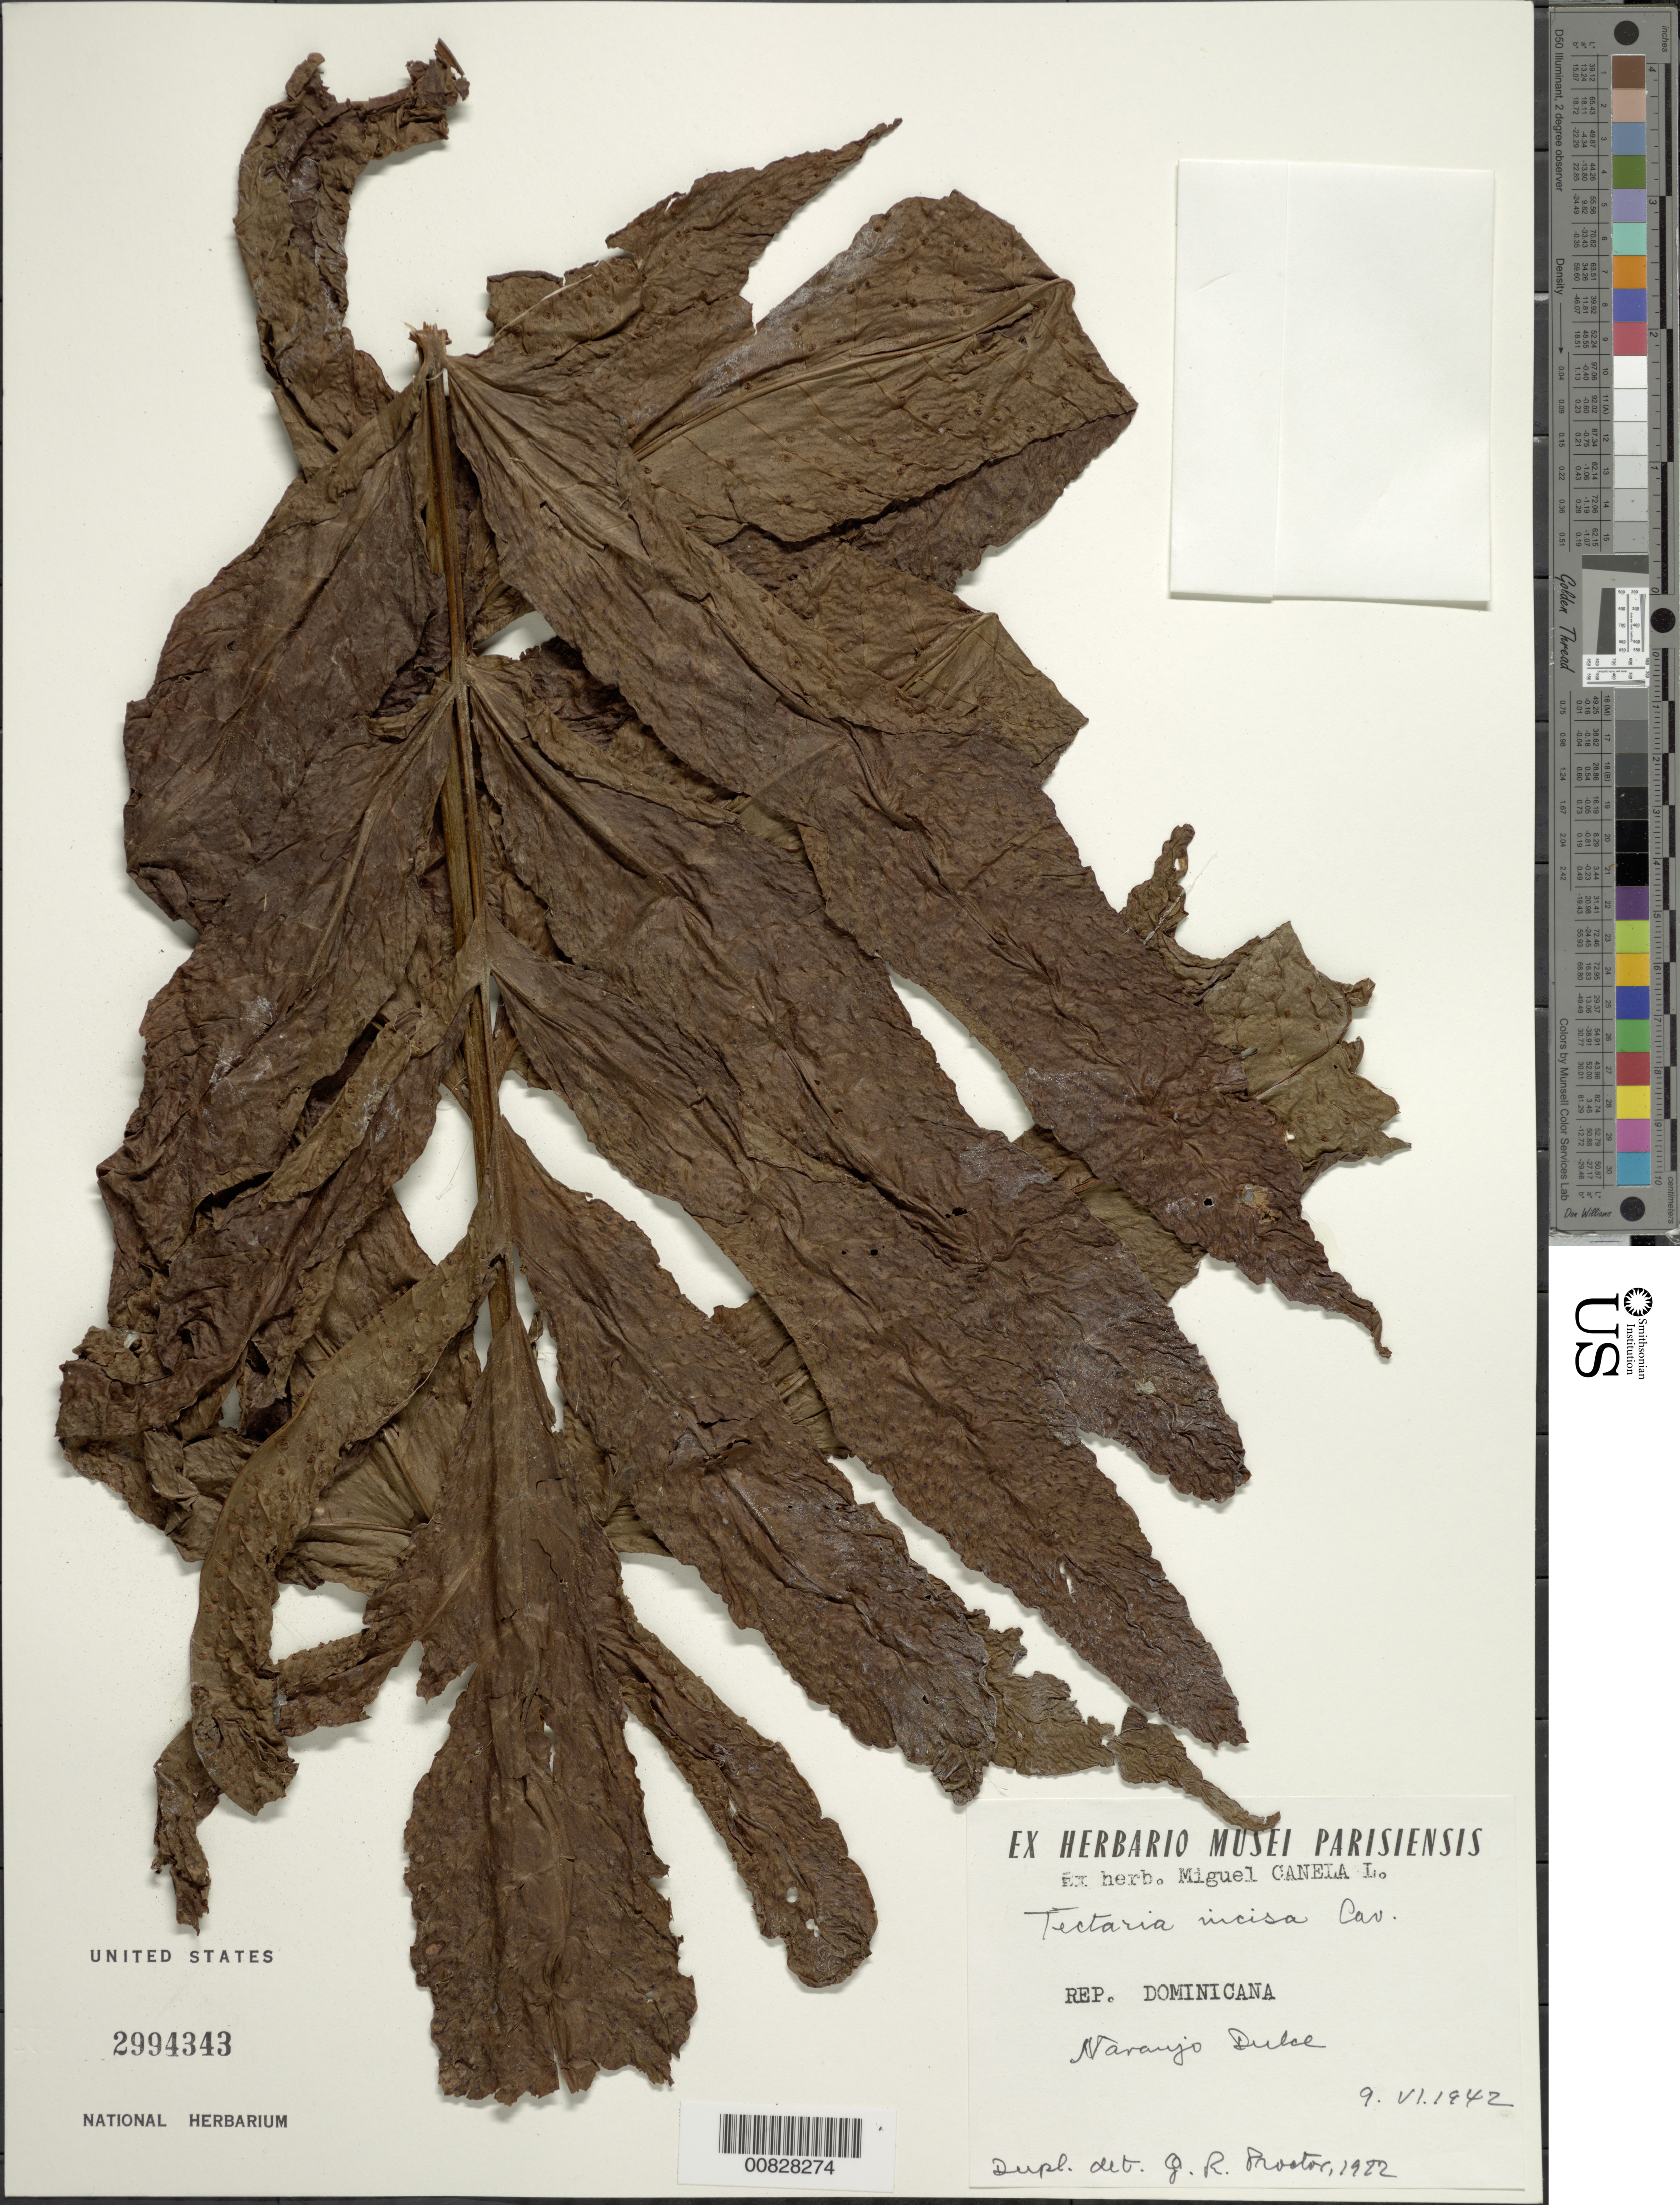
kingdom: Plantae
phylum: Tracheophyta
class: Polypodiopsida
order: Polypodiales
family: Tectariaceae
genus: Tectaria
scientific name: Tectaria incisa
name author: Cav.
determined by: Proctor, G. R.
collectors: M. Canela Lazaro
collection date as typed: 09 Jun 1942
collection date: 1942-06-09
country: Dominican Republic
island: Hispaniola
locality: Naranjo Dulce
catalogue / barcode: US 2994343